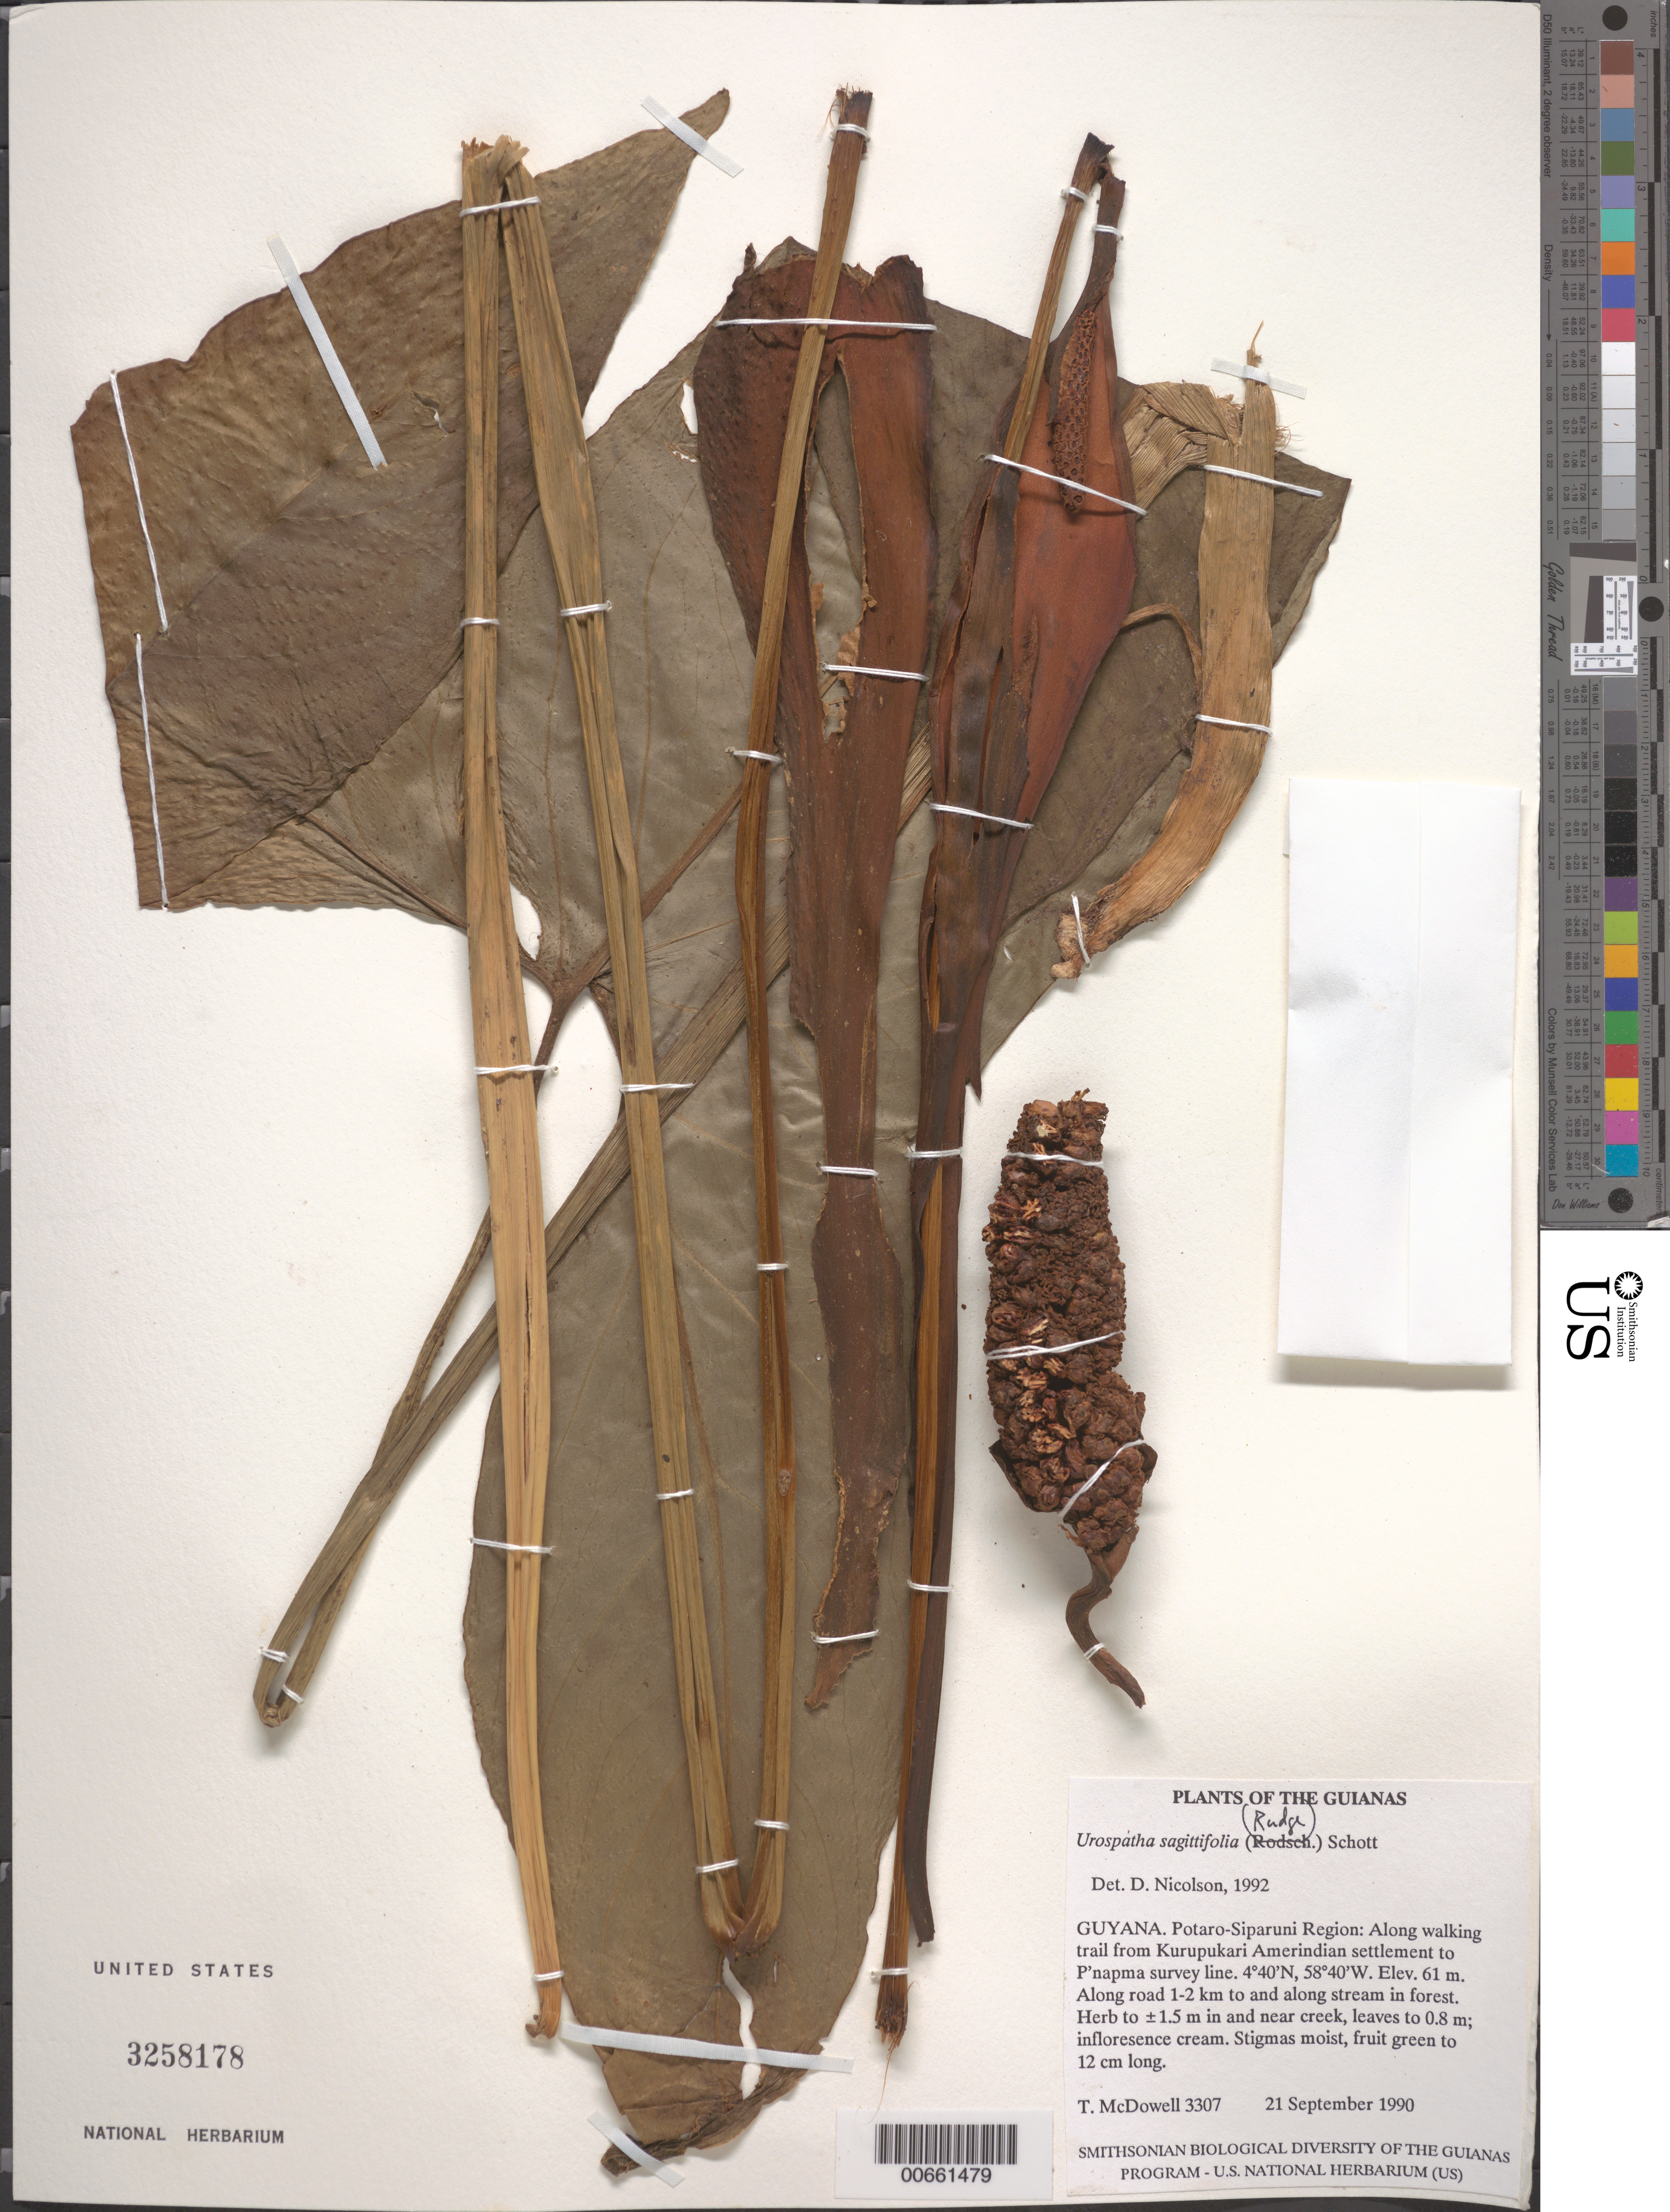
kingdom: Plantae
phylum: Tracheophyta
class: Liliopsida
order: Alismatales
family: Araceae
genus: Urospatha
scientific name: Urospatha sagittifolia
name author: (Rudge) Schott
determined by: Nicolson, Dan H.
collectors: T. McDowell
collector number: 3307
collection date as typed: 21 September 1990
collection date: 1990-09-21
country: Guyana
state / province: Potaro-Siparuni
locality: Trail from Kurupukari Amerindian settlement to Paranapanema survey line, 1-2 km from road. Iwokrama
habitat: Along road and stream in forest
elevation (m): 60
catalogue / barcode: US 3258178